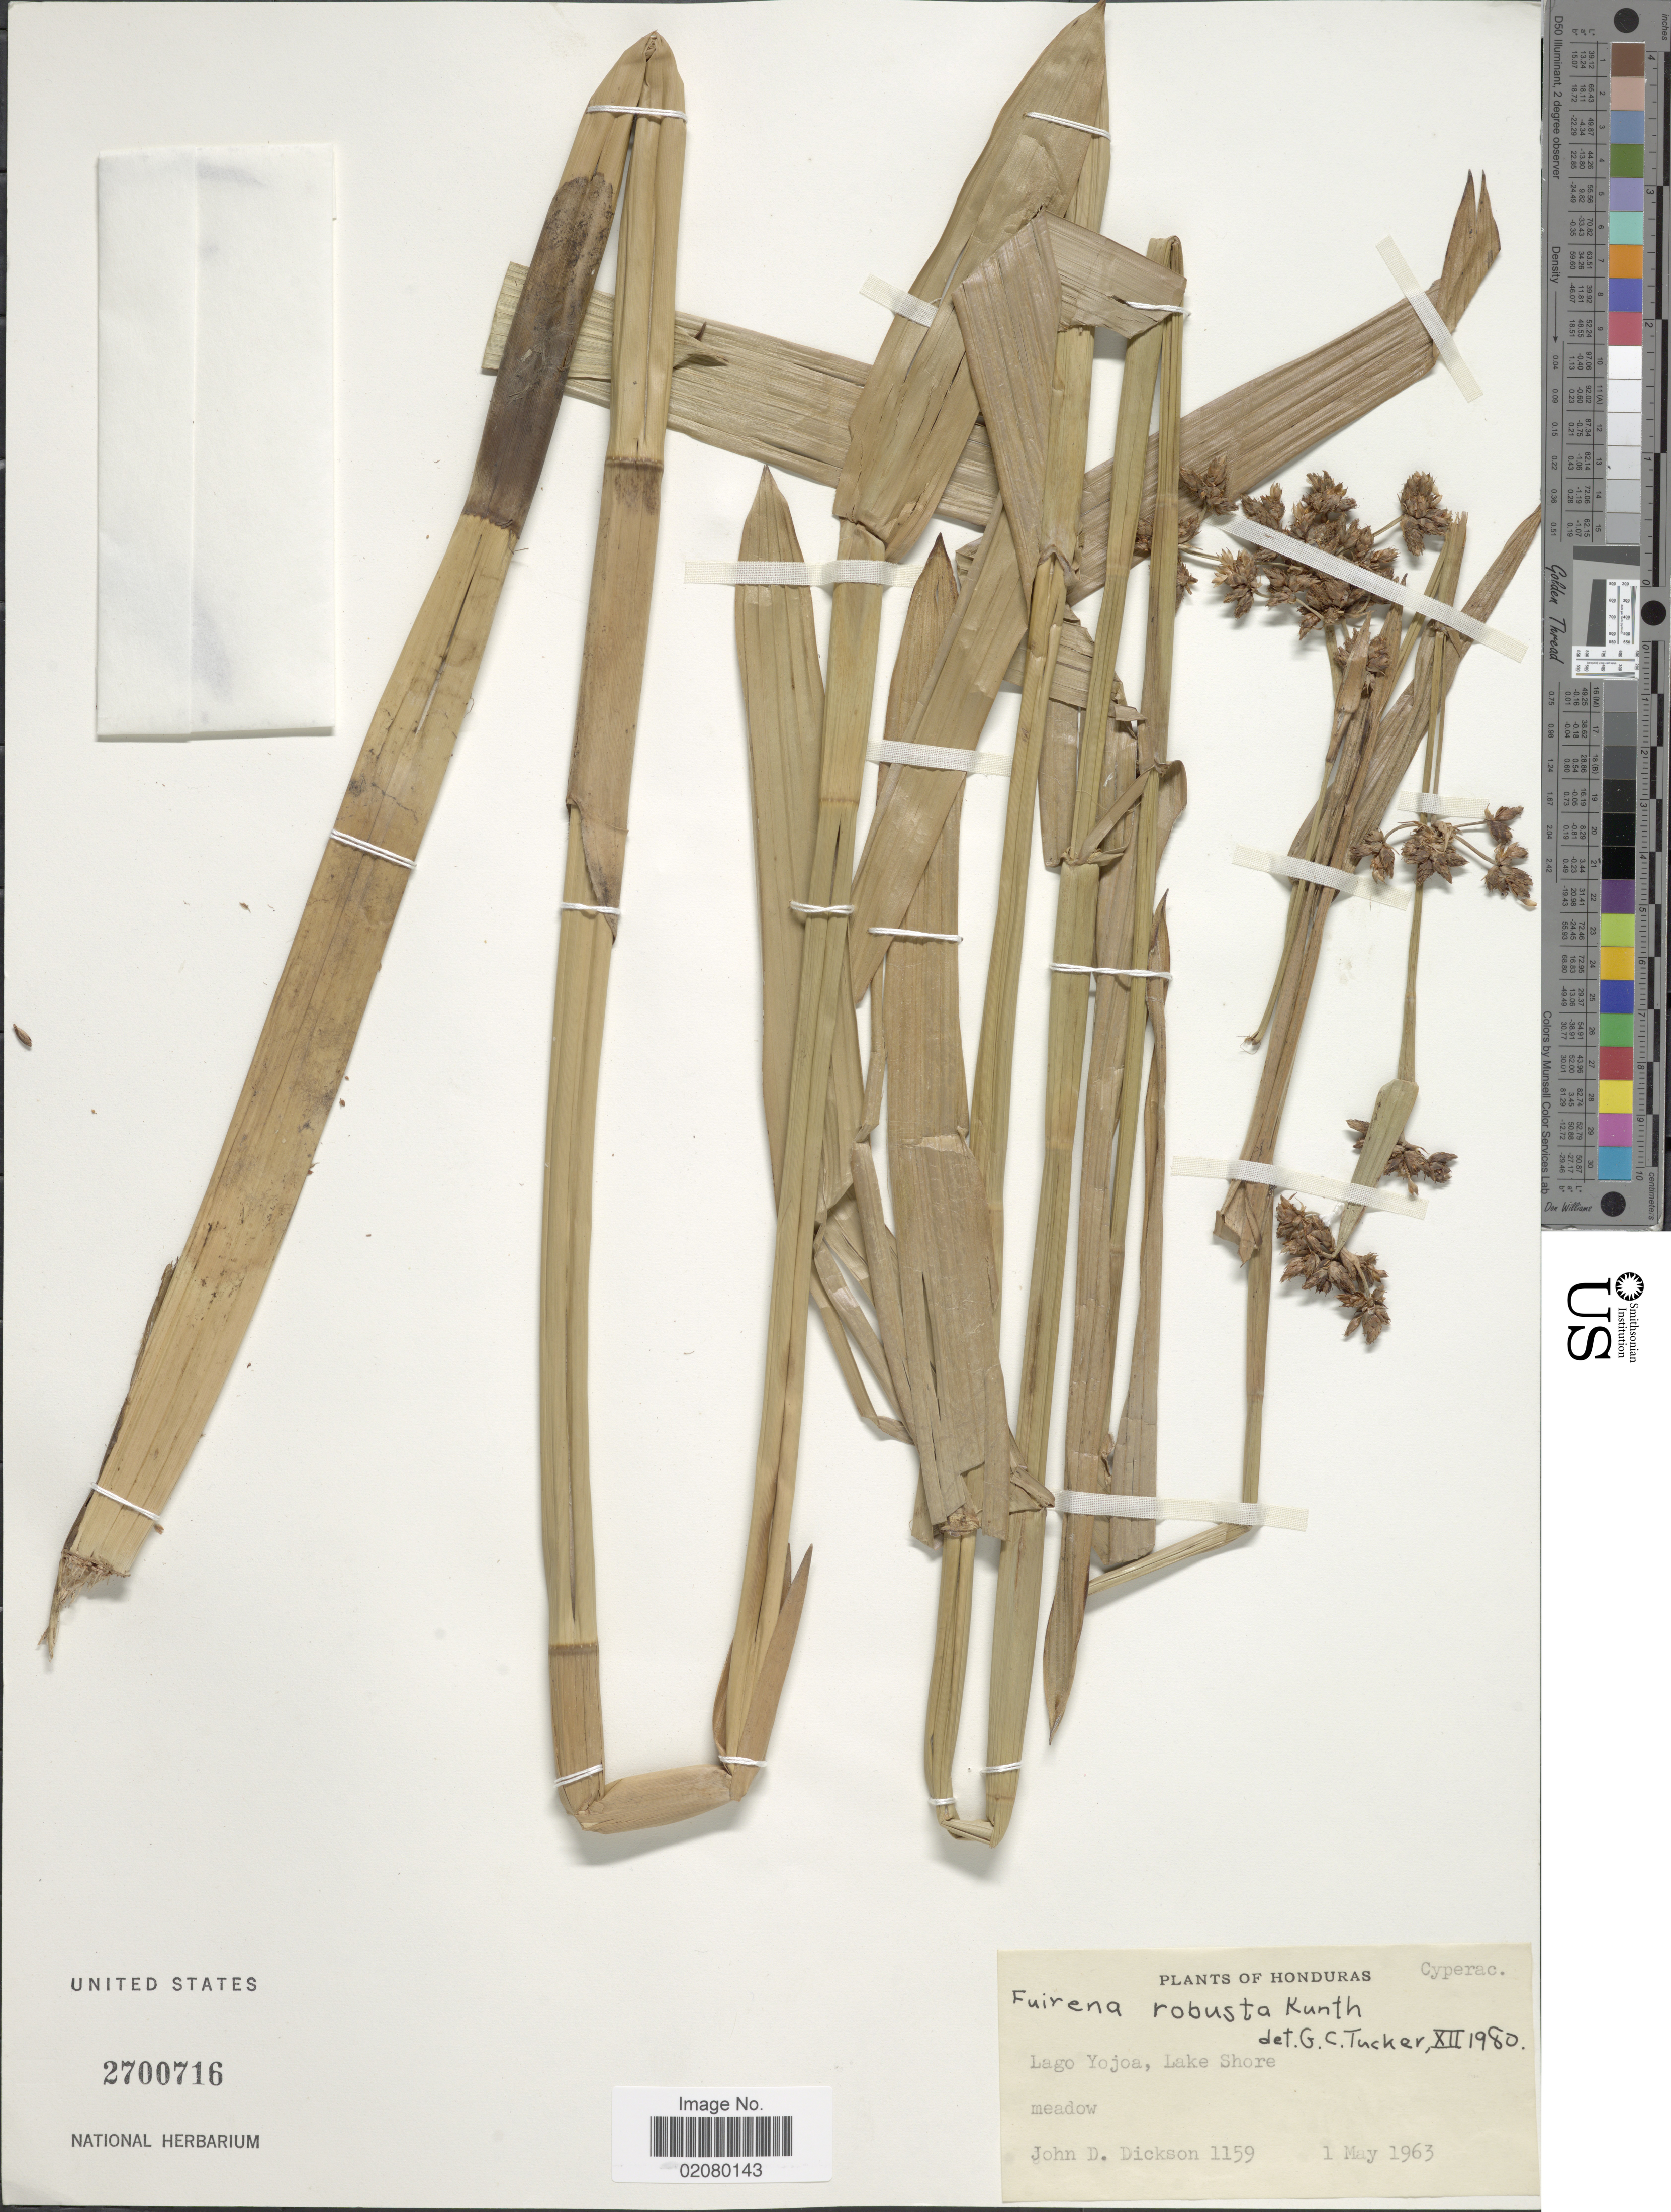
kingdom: Plantae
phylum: Tracheophyta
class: Liliopsida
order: Poales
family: Cyperaceae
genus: Fuirena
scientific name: Fuirena robusta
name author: Kunth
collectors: J. Dickson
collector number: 1159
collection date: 1963-05-01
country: Honduras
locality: Lago Yojoa, Lake Shore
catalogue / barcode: US 2700716